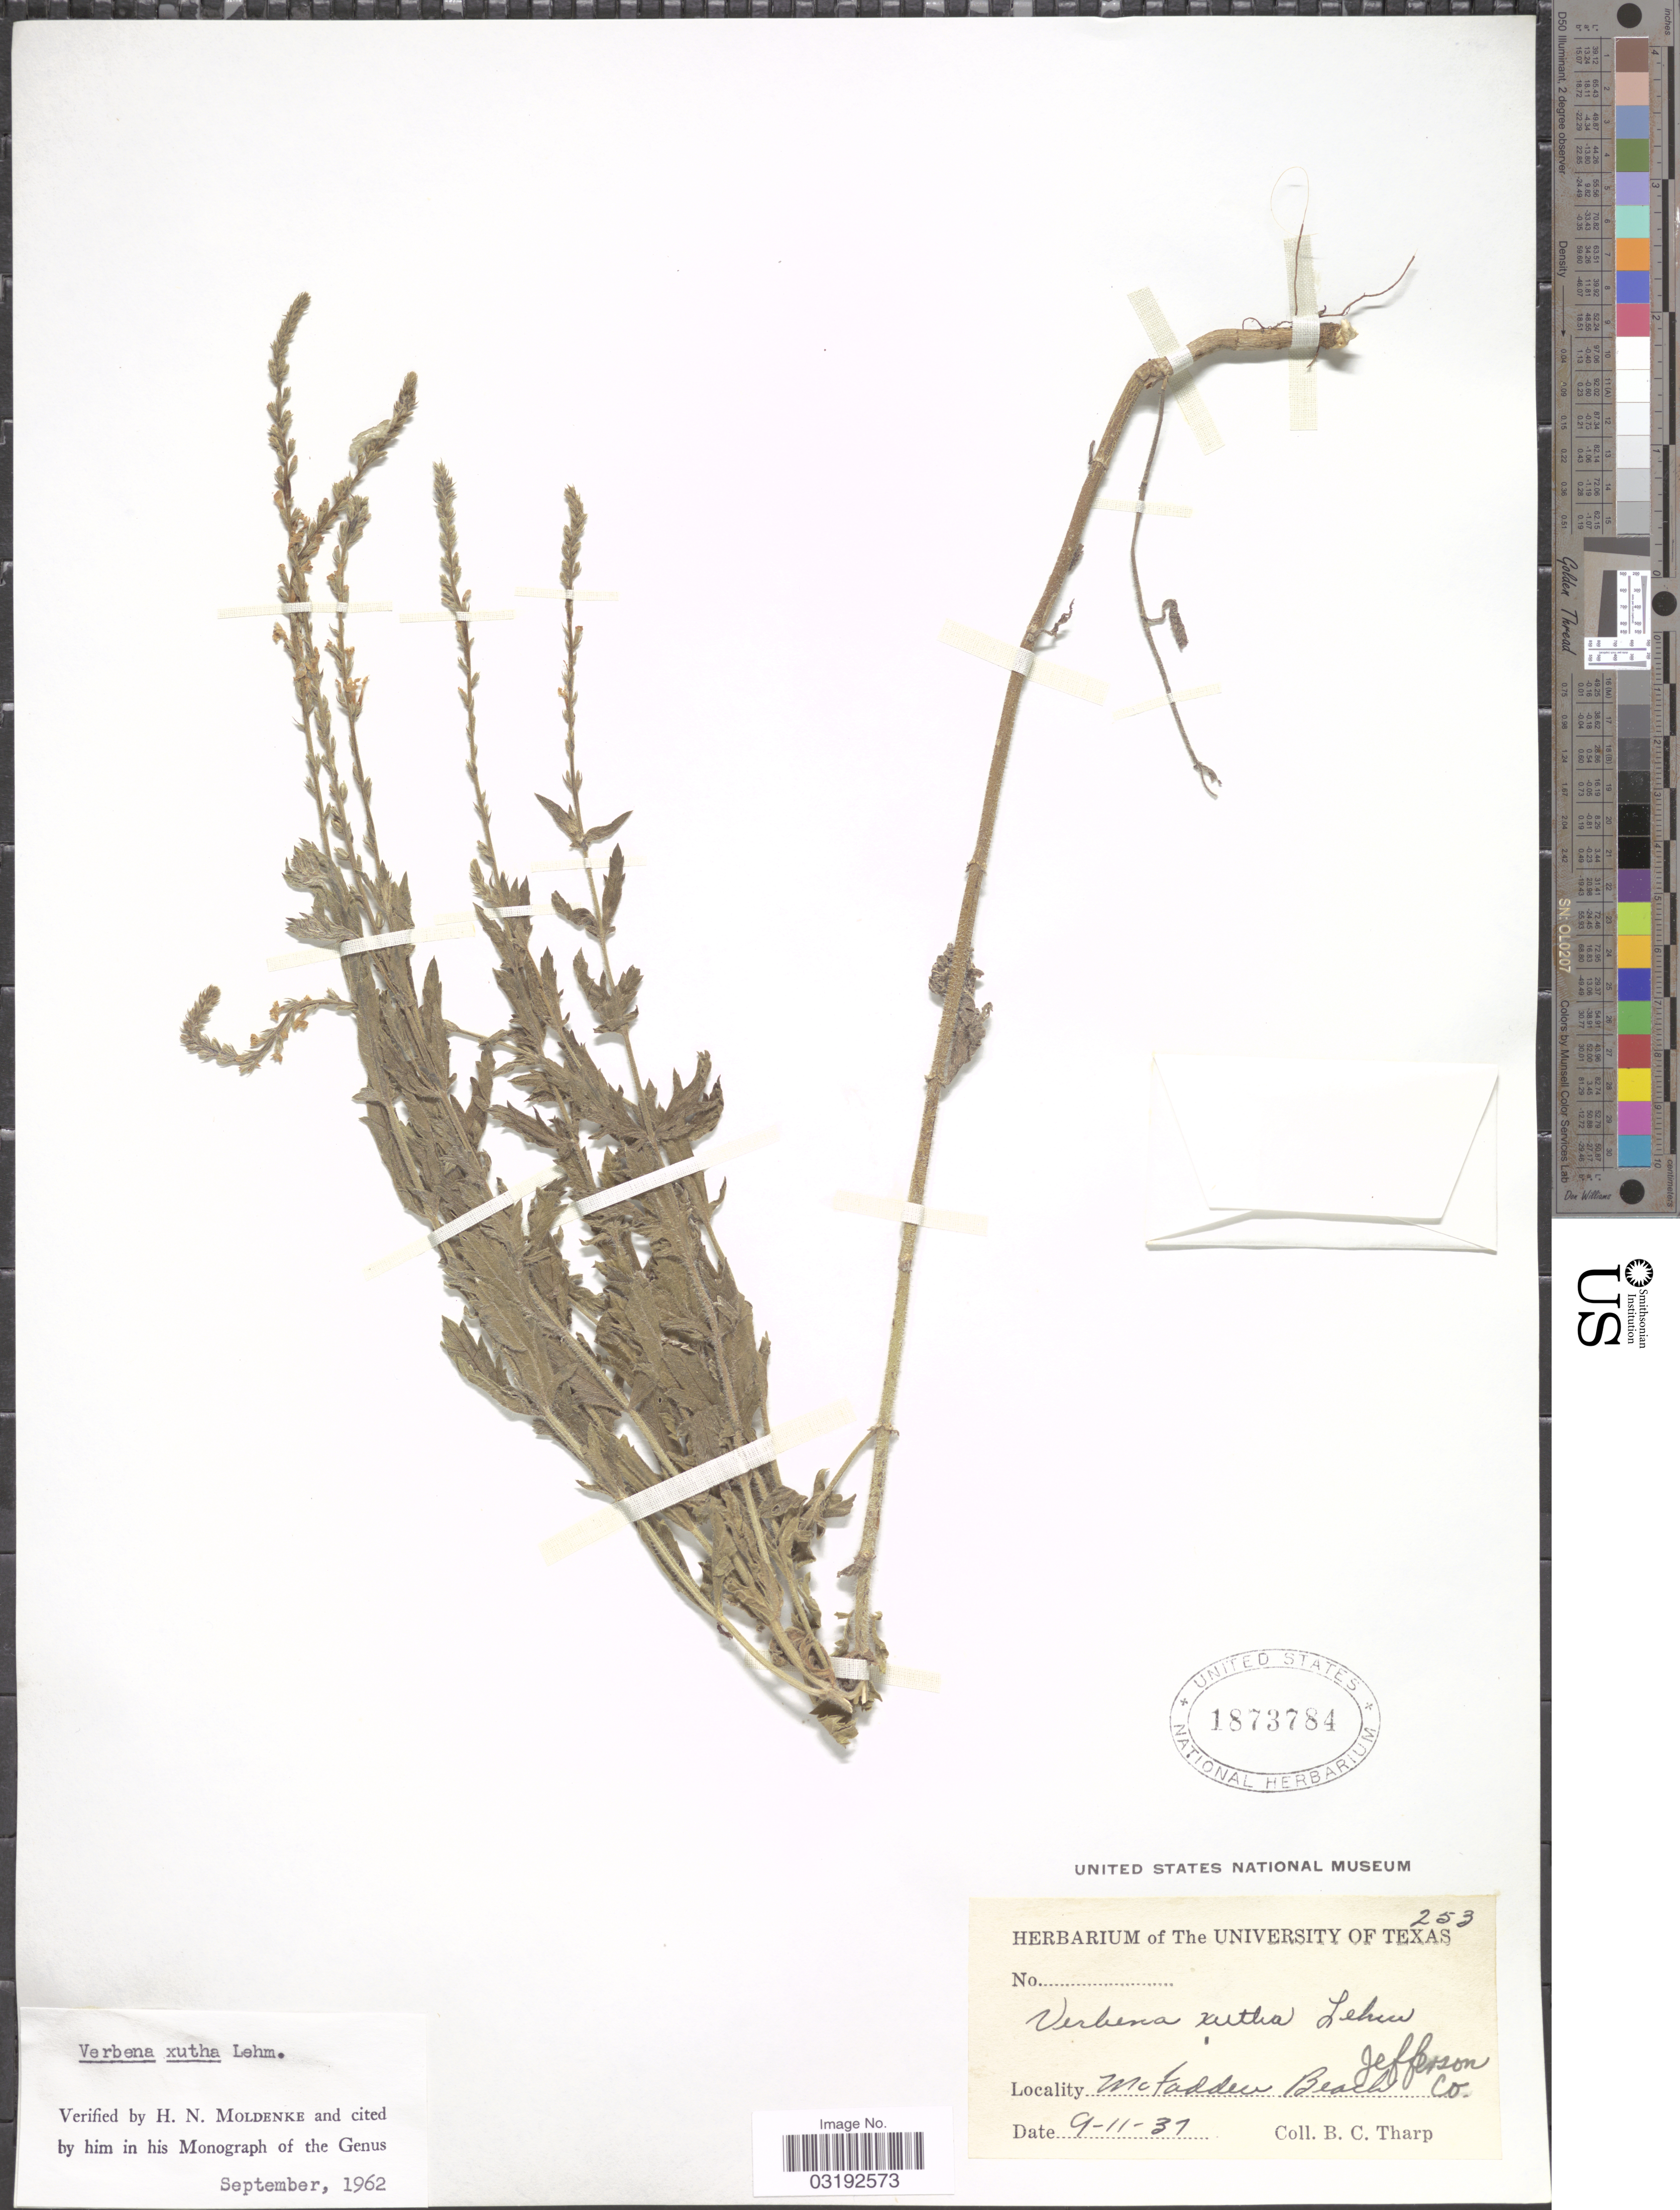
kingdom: Plantae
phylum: Tracheophyta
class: Magnoliopsida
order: Lamiales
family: Verbenaceae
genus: Verbena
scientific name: Verbena xutha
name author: Lehm.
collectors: B. C. Tharp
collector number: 253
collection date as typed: Transcribed d/m/y: 11/9/37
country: United States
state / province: Texas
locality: McFaddin Beach Jefferson Co.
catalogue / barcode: US 1873784